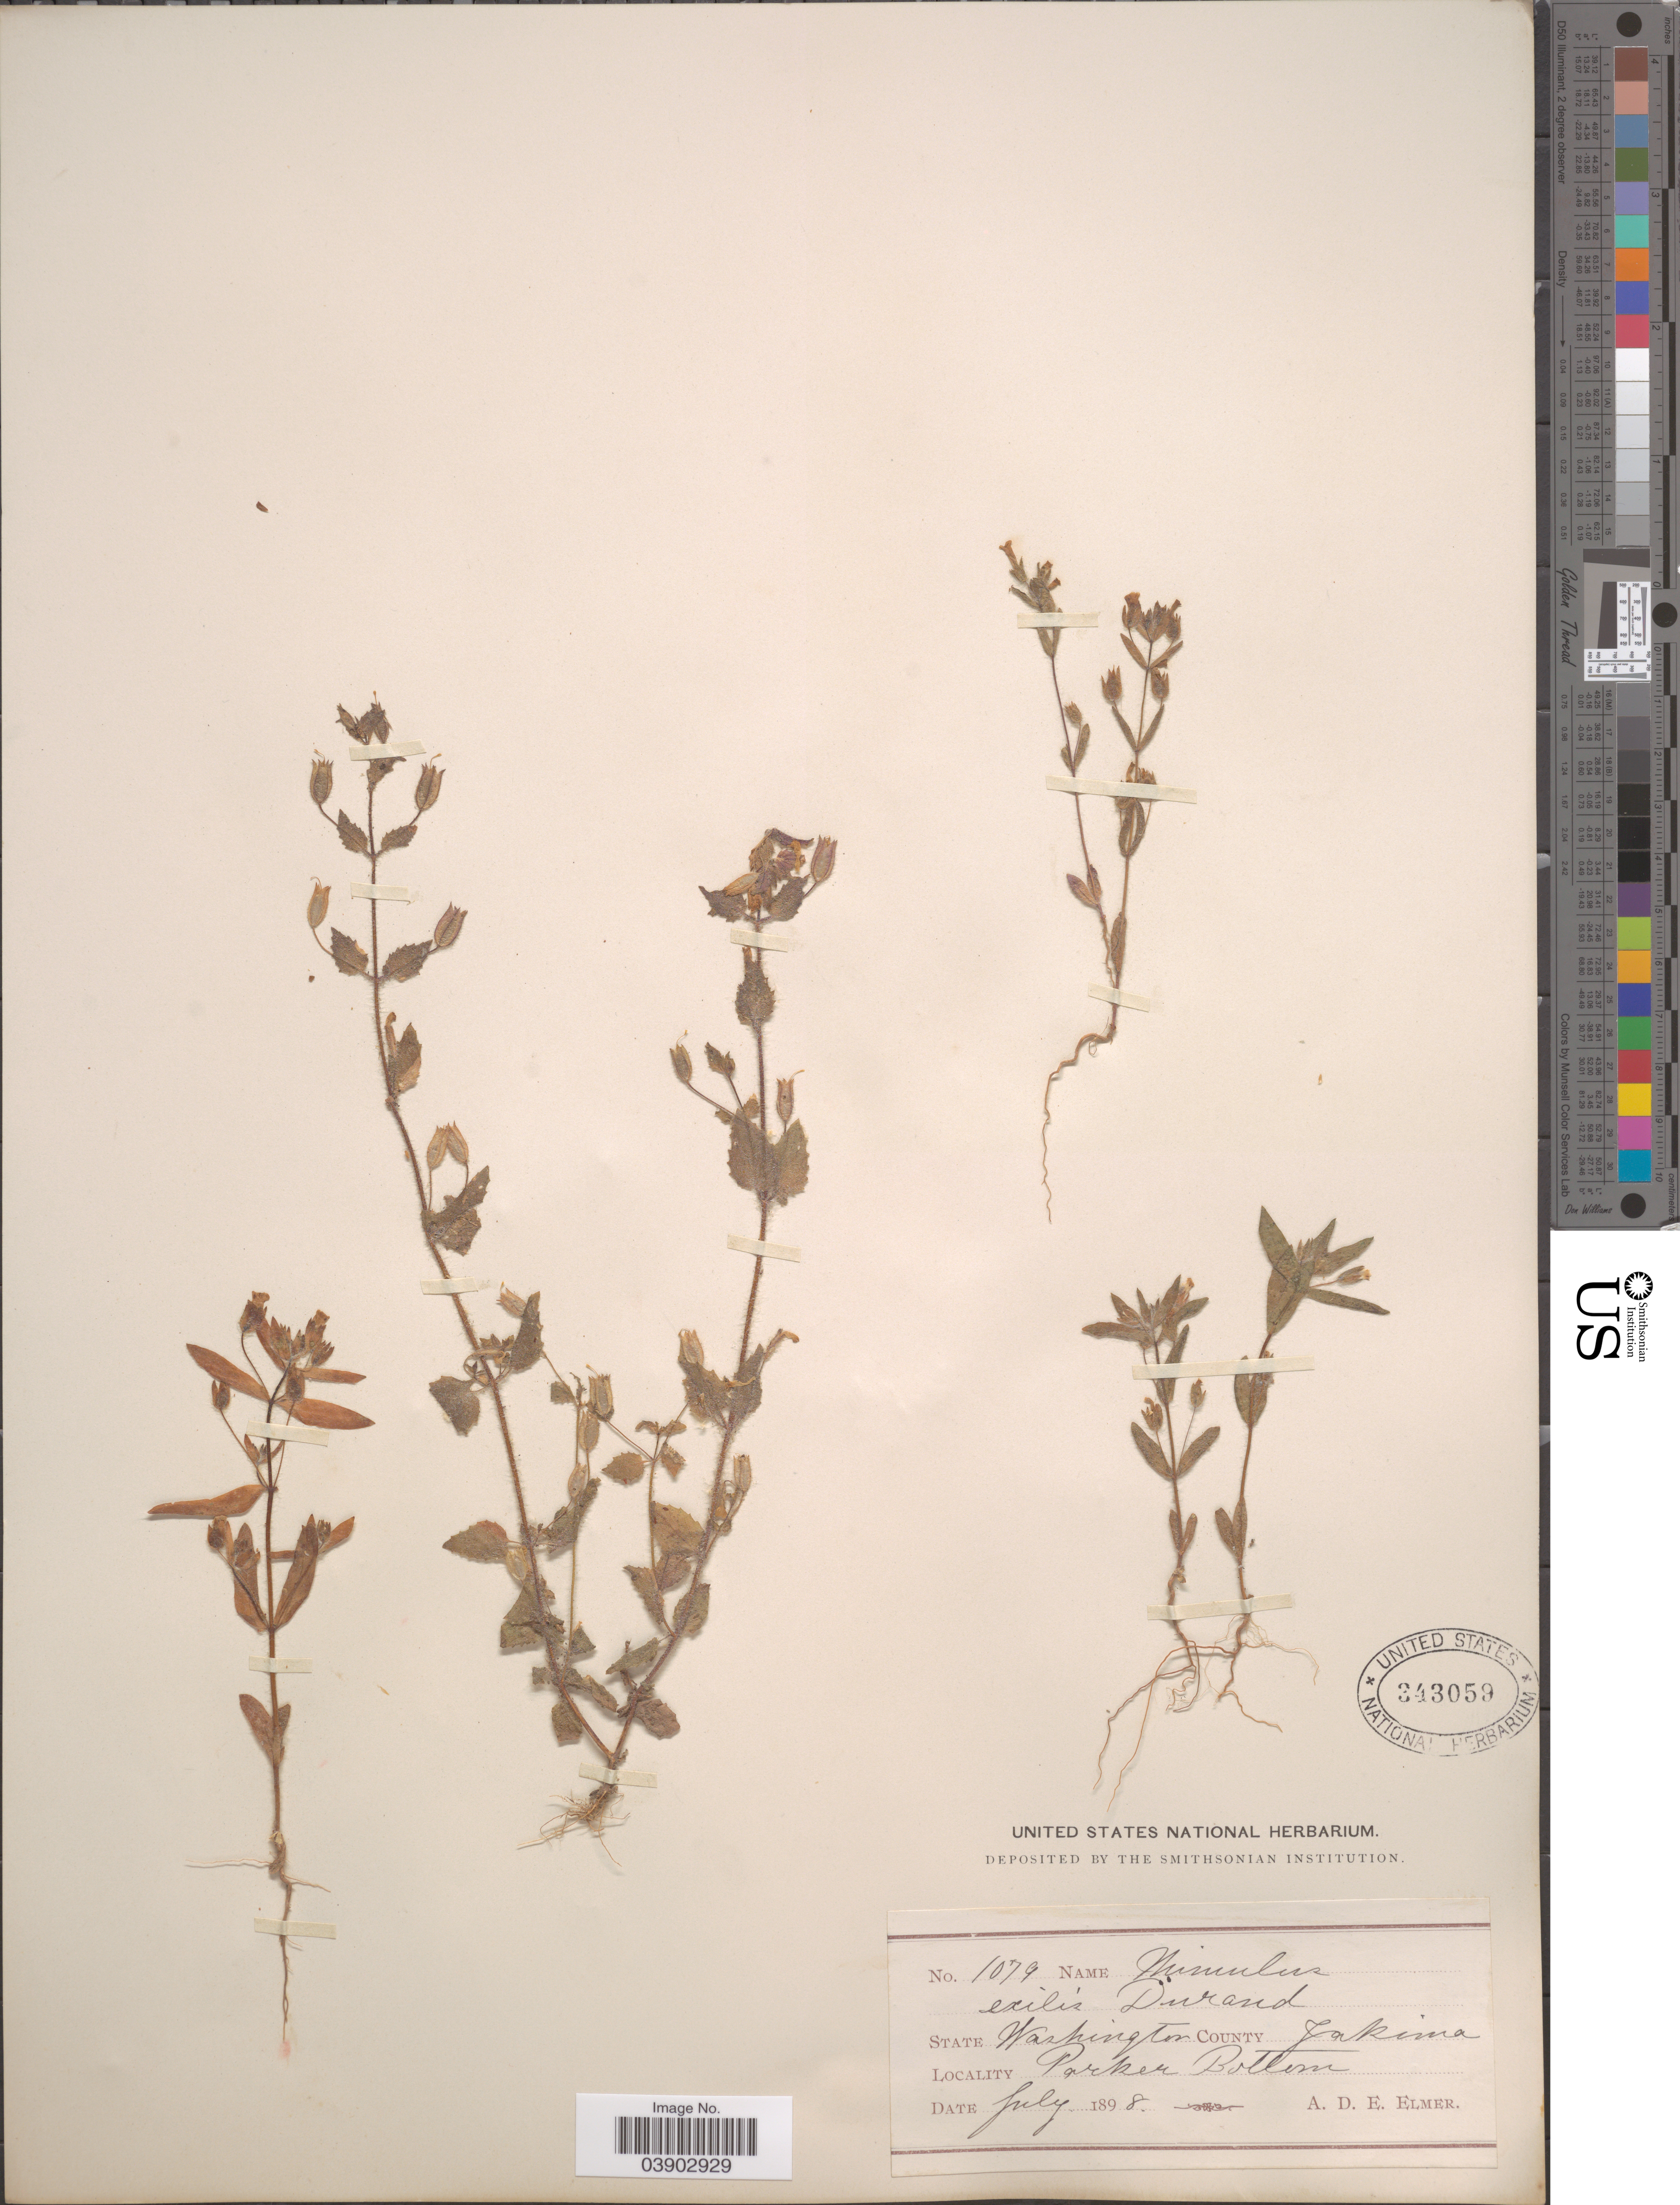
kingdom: Plantae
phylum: Tracheophyta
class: Magnoliopsida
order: Lamiales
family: Phrymaceae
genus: Mimetanthe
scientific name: Mimetanthe pilosa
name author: (Benth.) Greene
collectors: A. D. E. Elmer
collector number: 1079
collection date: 1898-07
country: United States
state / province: Washington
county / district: Yakima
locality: County Jakima. Parker Bottom.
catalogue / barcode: US 343059